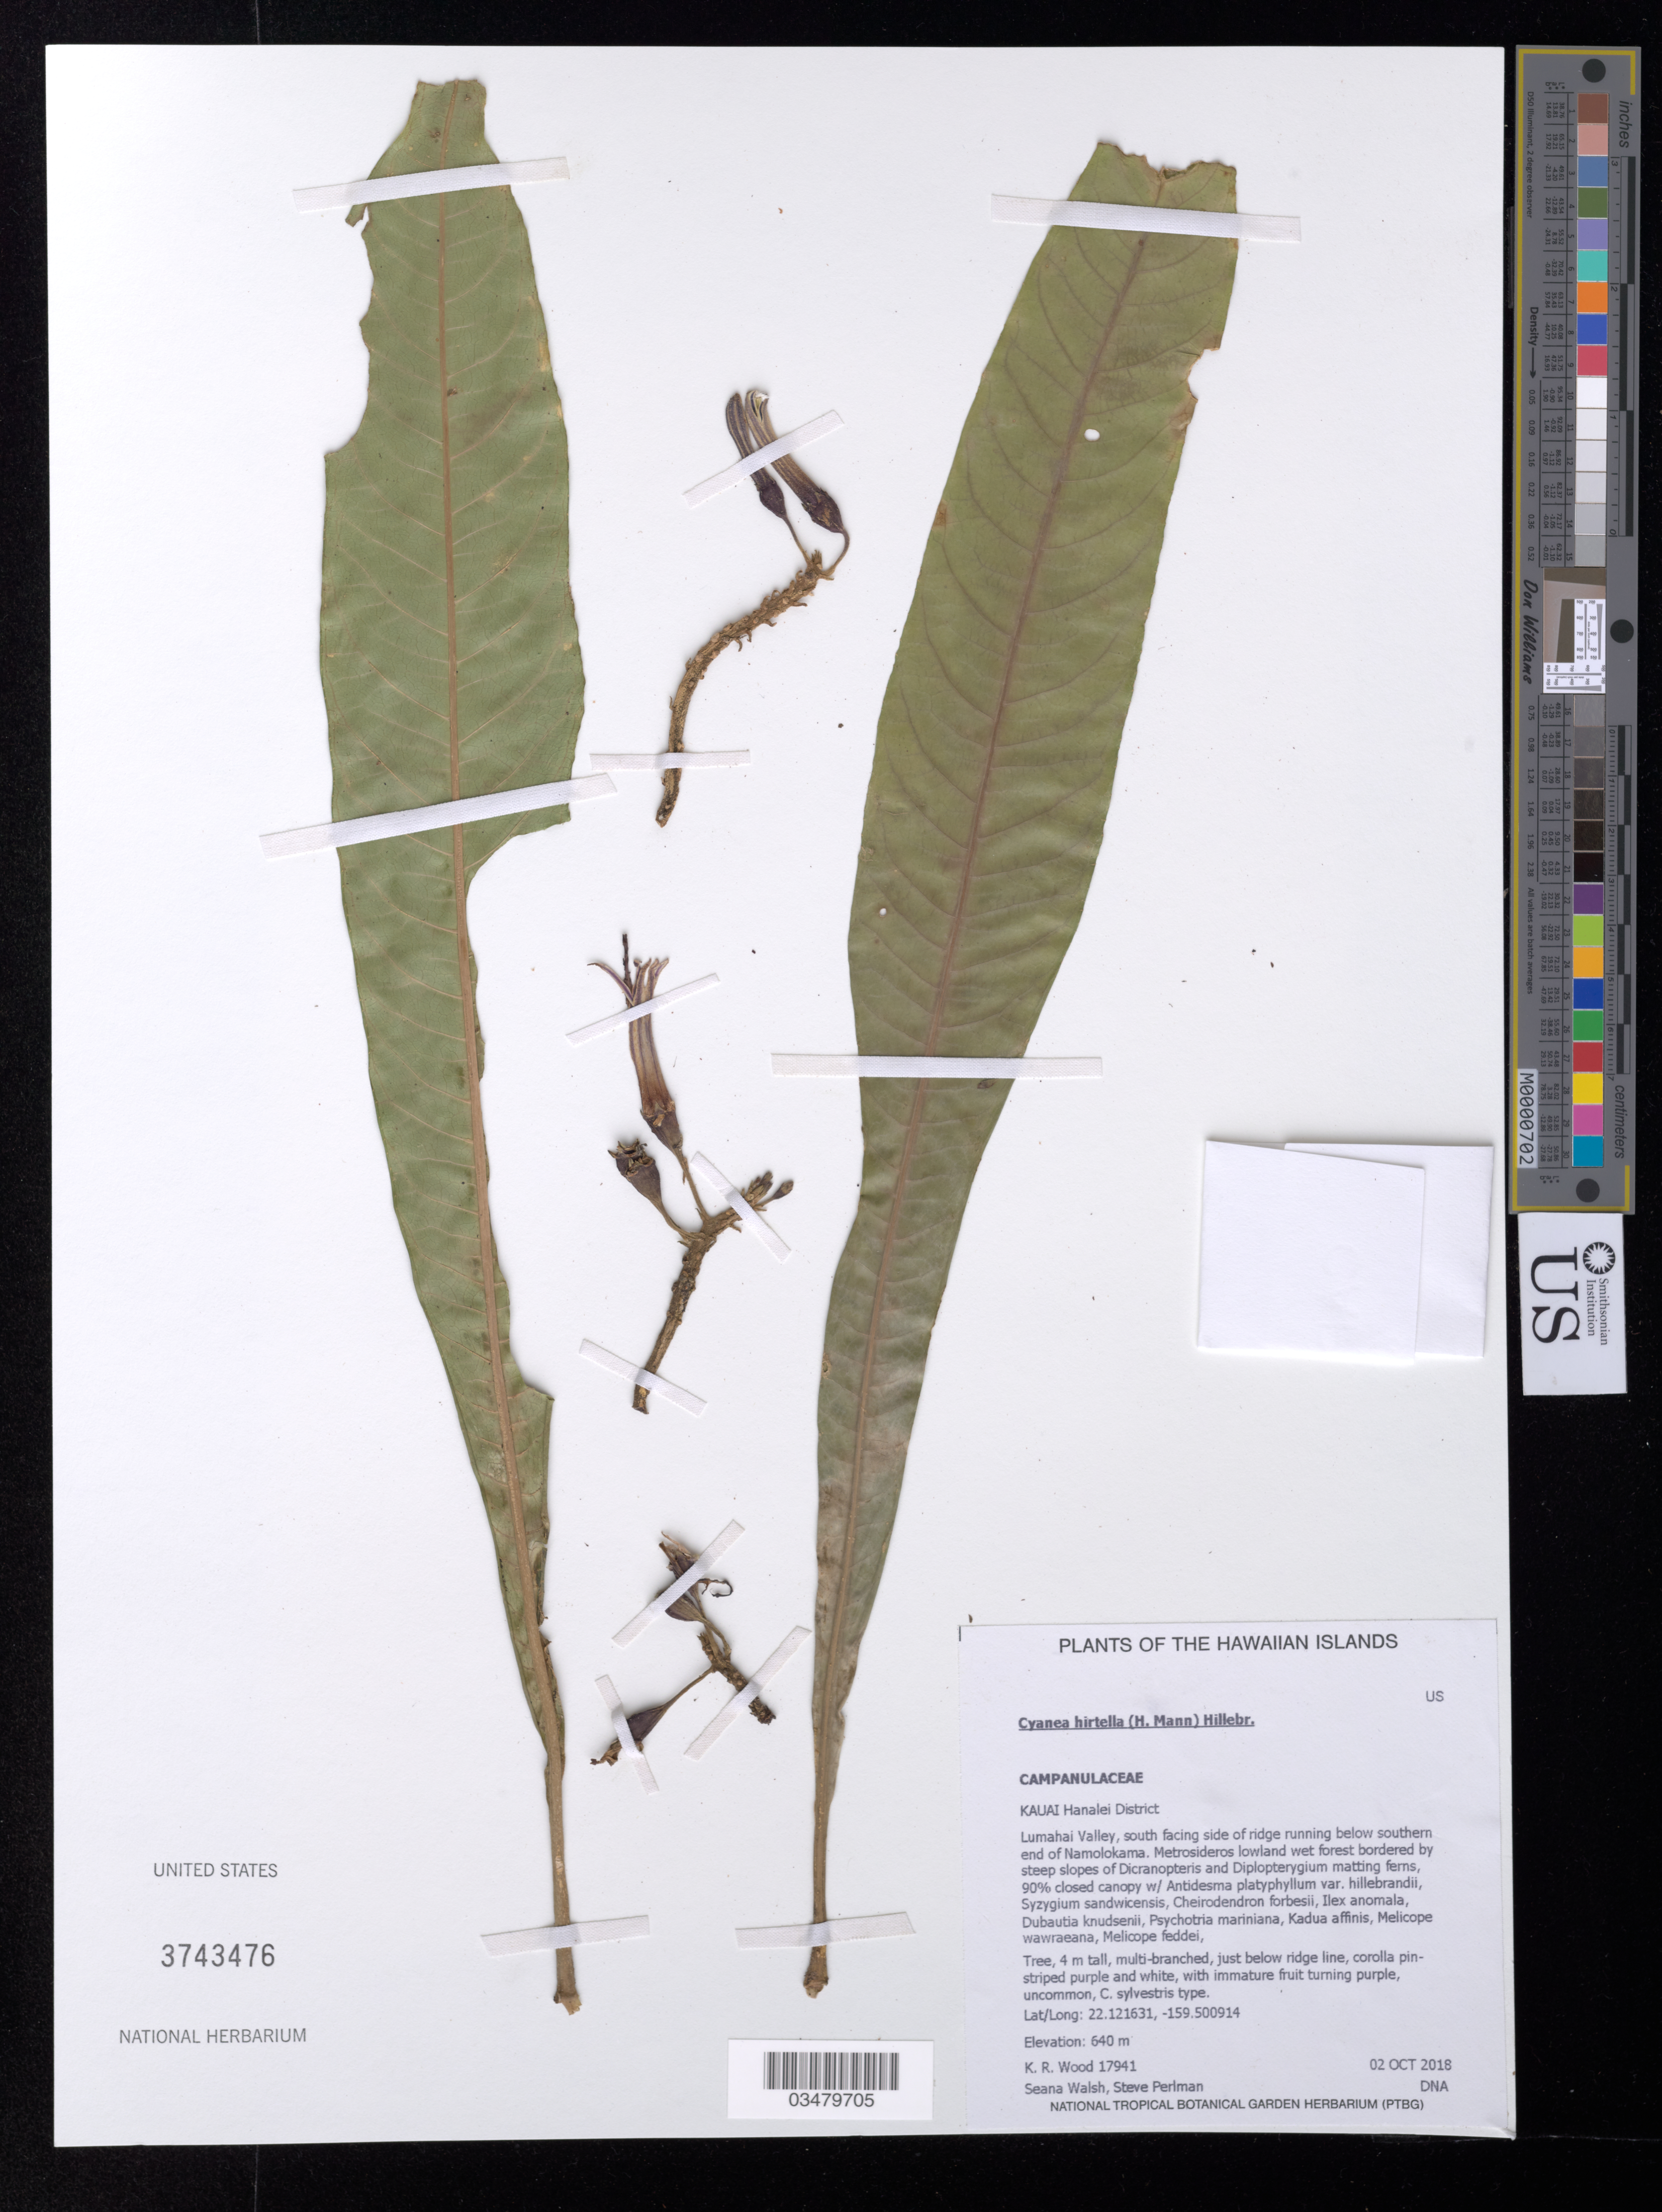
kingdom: Plantae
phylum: Tracheophyta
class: Magnoliopsida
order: Asterales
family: Campanulaceae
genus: Cyanea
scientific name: Cyanea hirtella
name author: (H. Mann) Hillebr.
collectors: K. R. Wood, S. Walsh & S. P. Perlman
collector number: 17941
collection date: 2018-10-02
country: United States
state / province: Hawaii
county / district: Kauai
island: Kaua'i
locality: Hanalei District, Lumahai Valley, slope and stream below southern end of Namolokama, just below ridge line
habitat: Lowland wet forest bordered by steep slopes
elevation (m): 640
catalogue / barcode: US 3743476